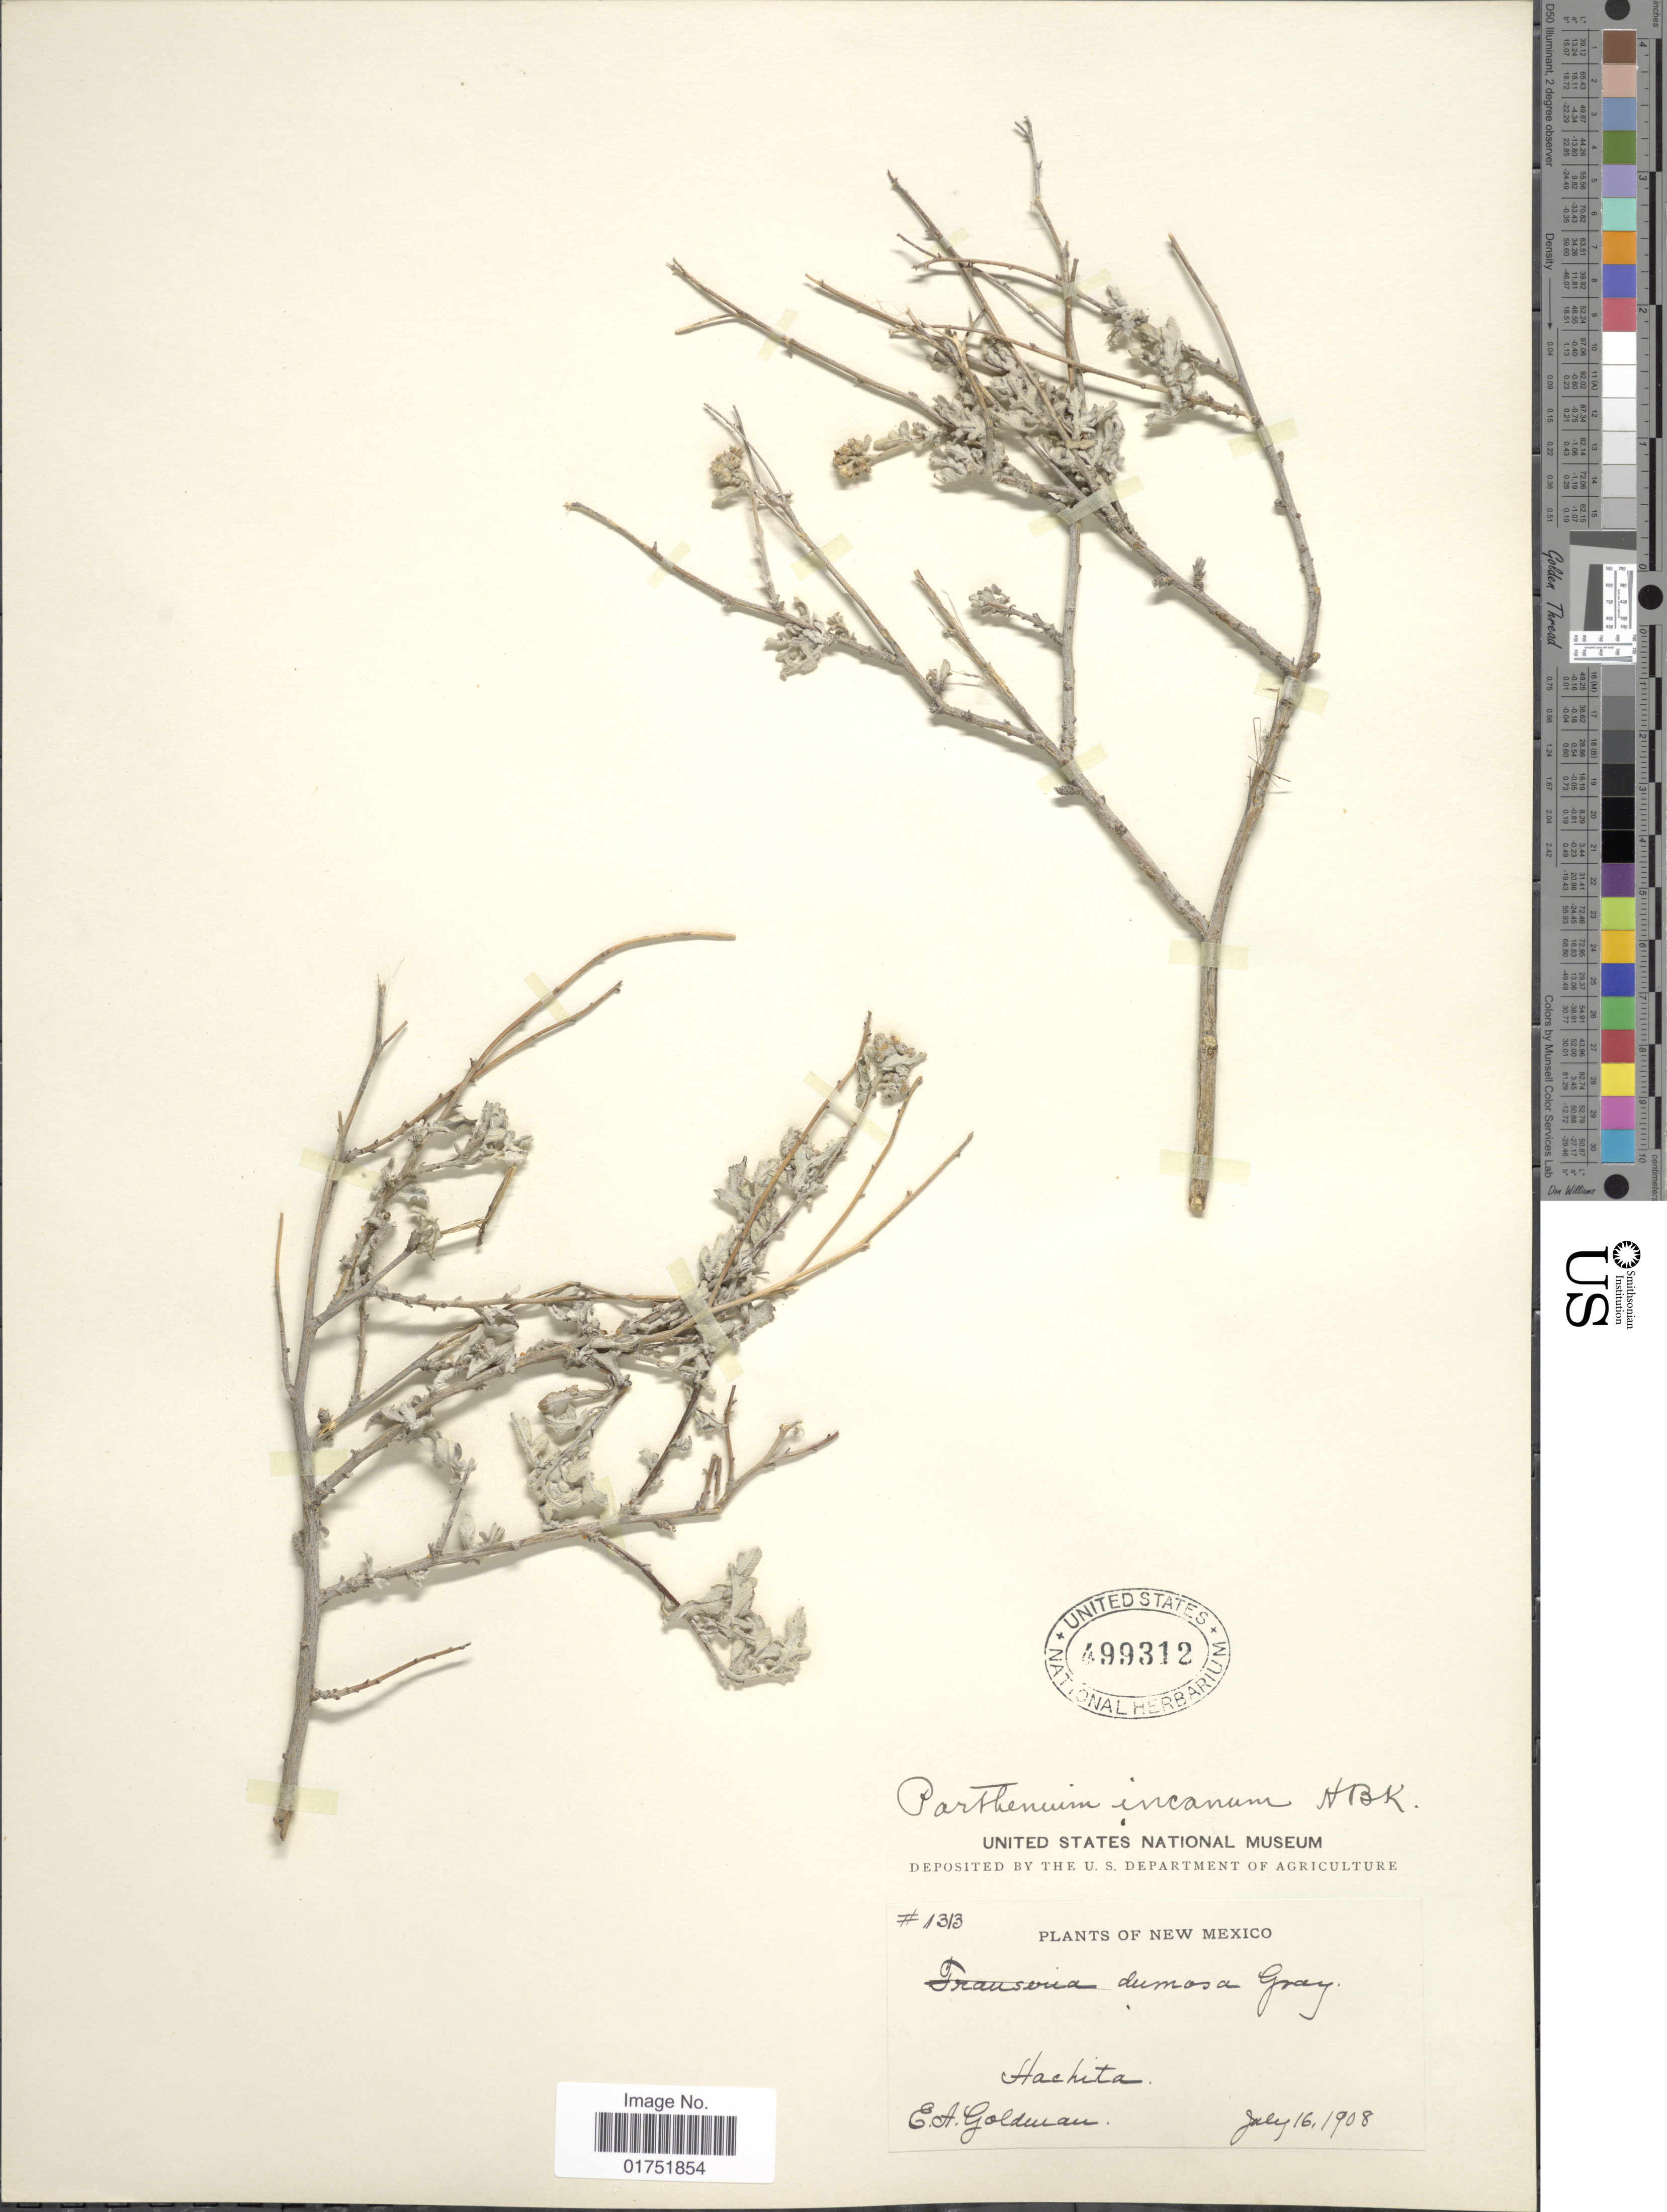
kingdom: Plantae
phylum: Tracheophyta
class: Magnoliopsida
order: Asterales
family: Asteraceae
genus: Parthenium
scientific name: Parthenium incanum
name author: Kunth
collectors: E. A. Goldman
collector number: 1313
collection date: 1908-07-16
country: United States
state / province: New Mexico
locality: Hachita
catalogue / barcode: US 499312